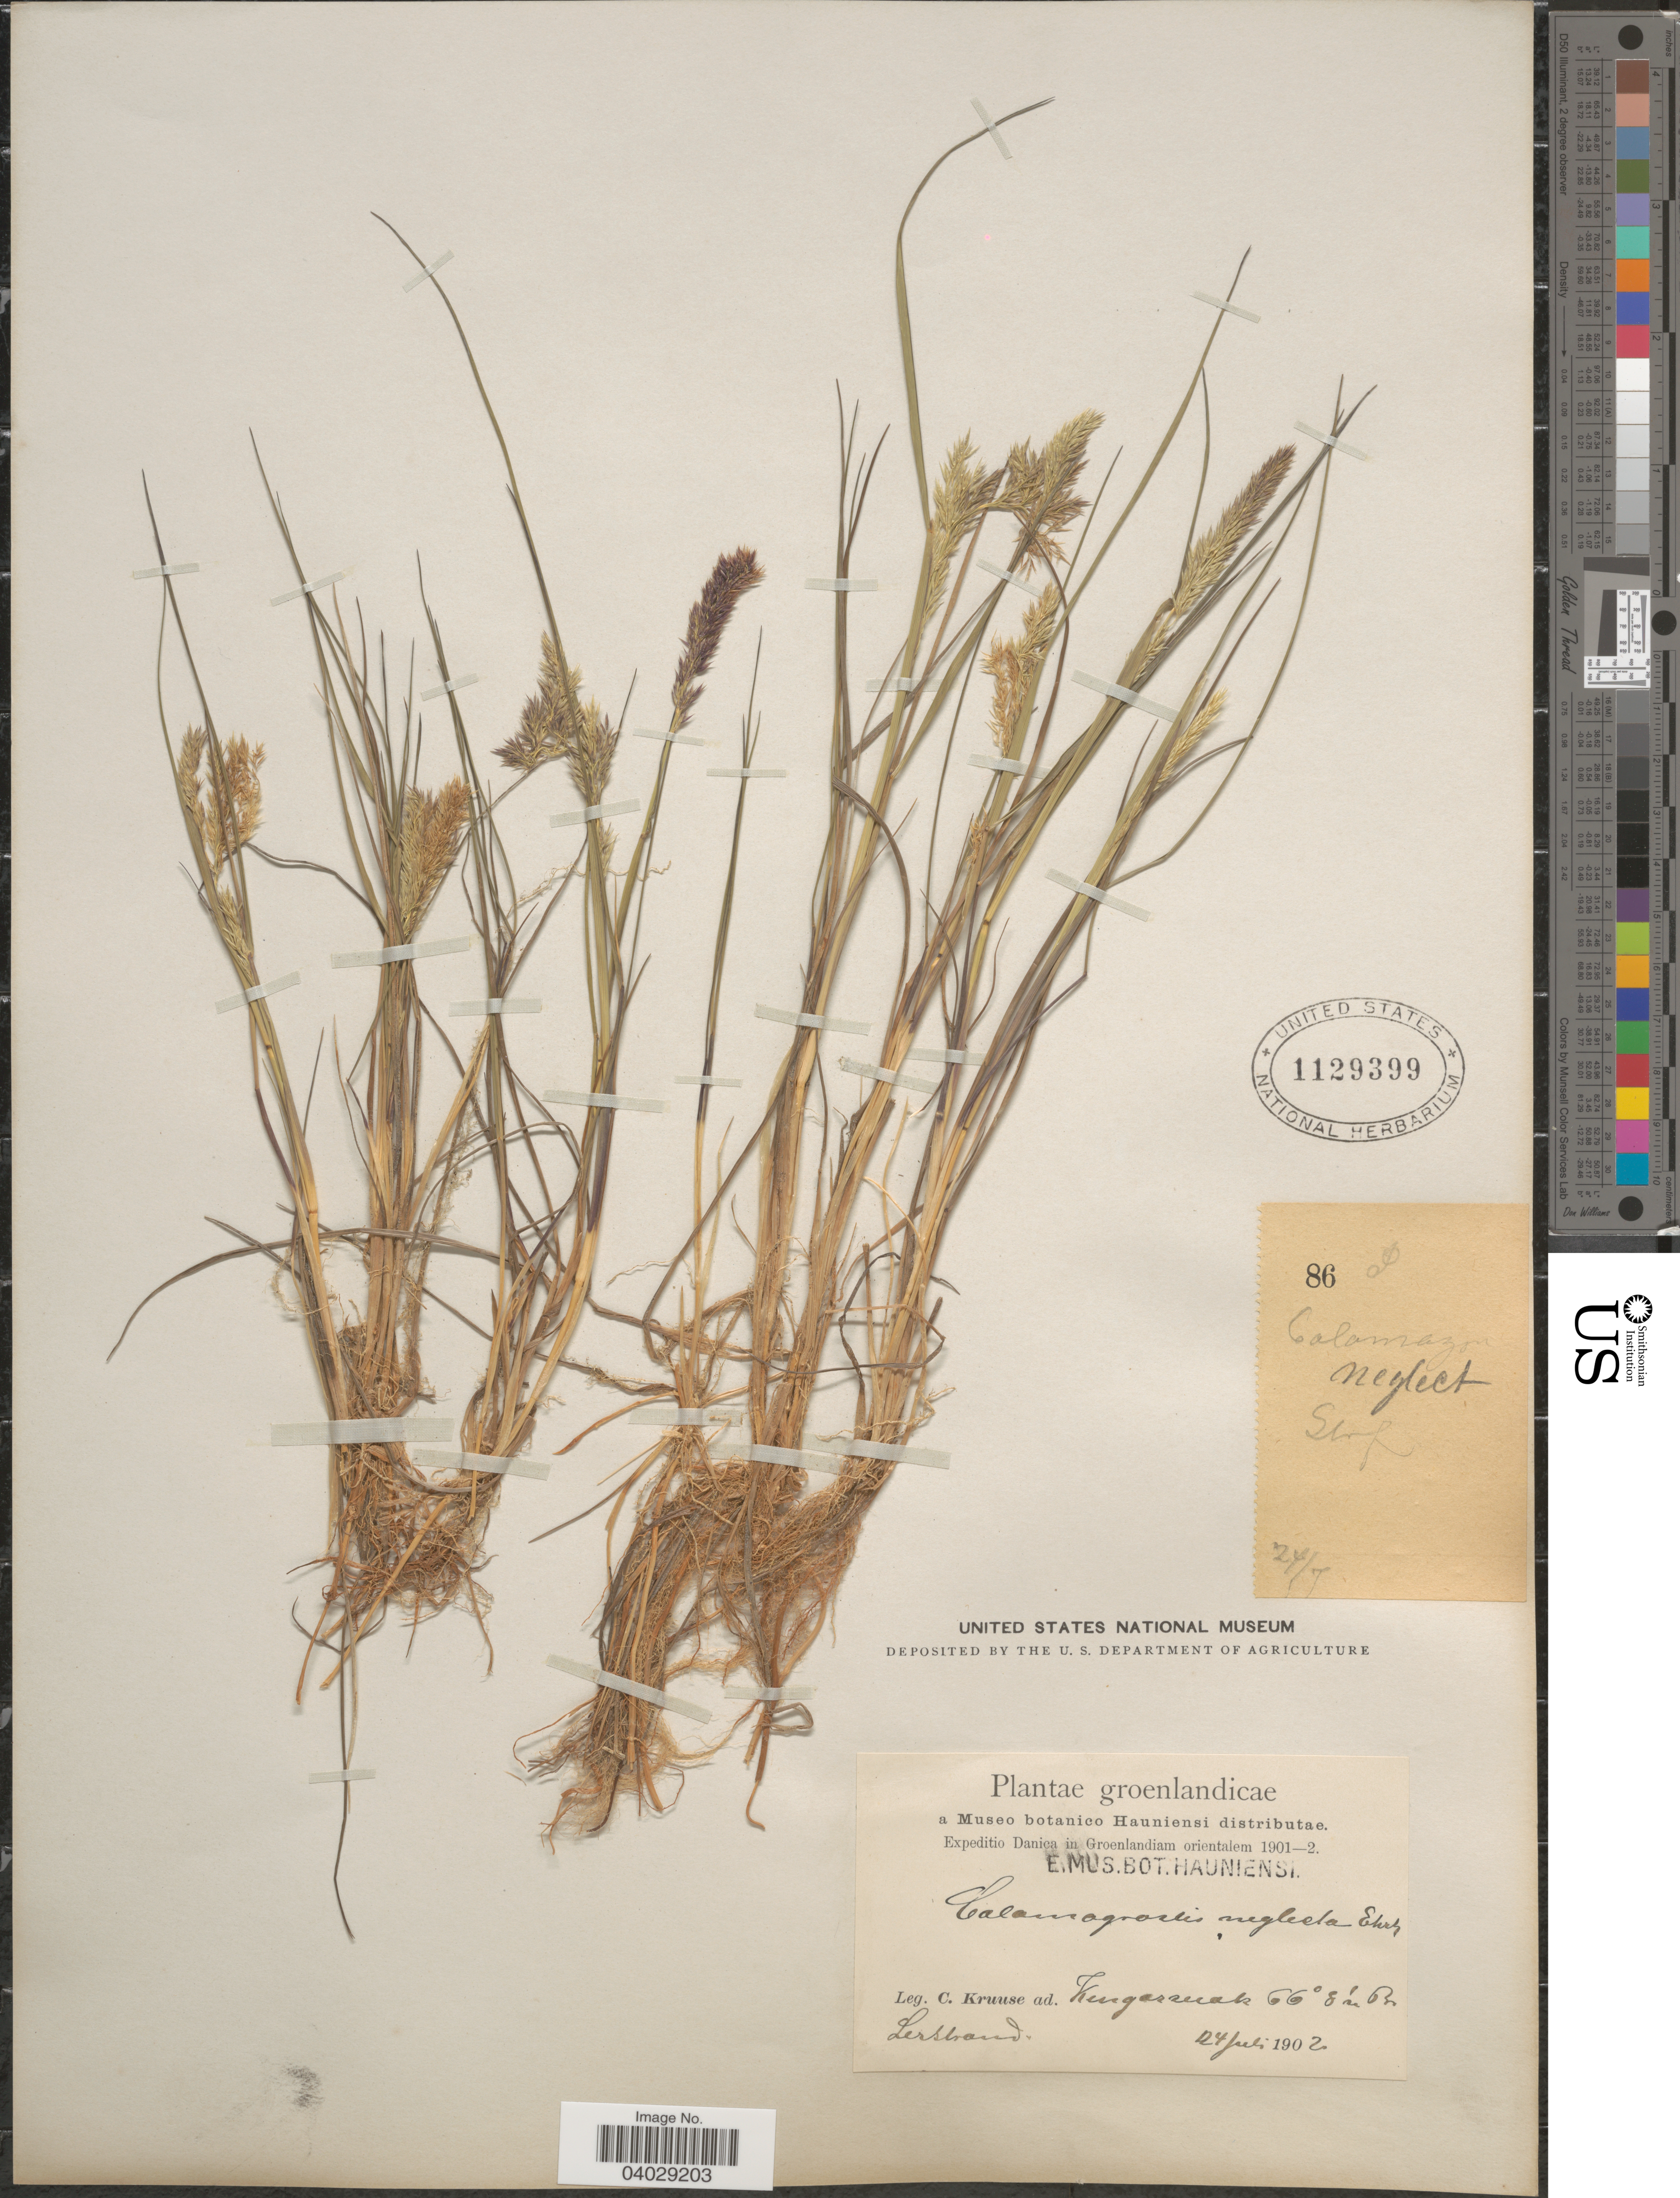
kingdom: Plantae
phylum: Tracheophyta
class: Liliopsida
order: Poales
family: Poaceae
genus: Calamagrostis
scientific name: Calamagrostis neglecta (Ehrh.) Gaertner et al.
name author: (Ehrhart) G. Gaertn. et al.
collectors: C. Kruuse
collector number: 86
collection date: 1902-07-24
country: Greenland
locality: Groenlandicae. Ad Kingorsuak, Lerstrand.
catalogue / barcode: US 1129399